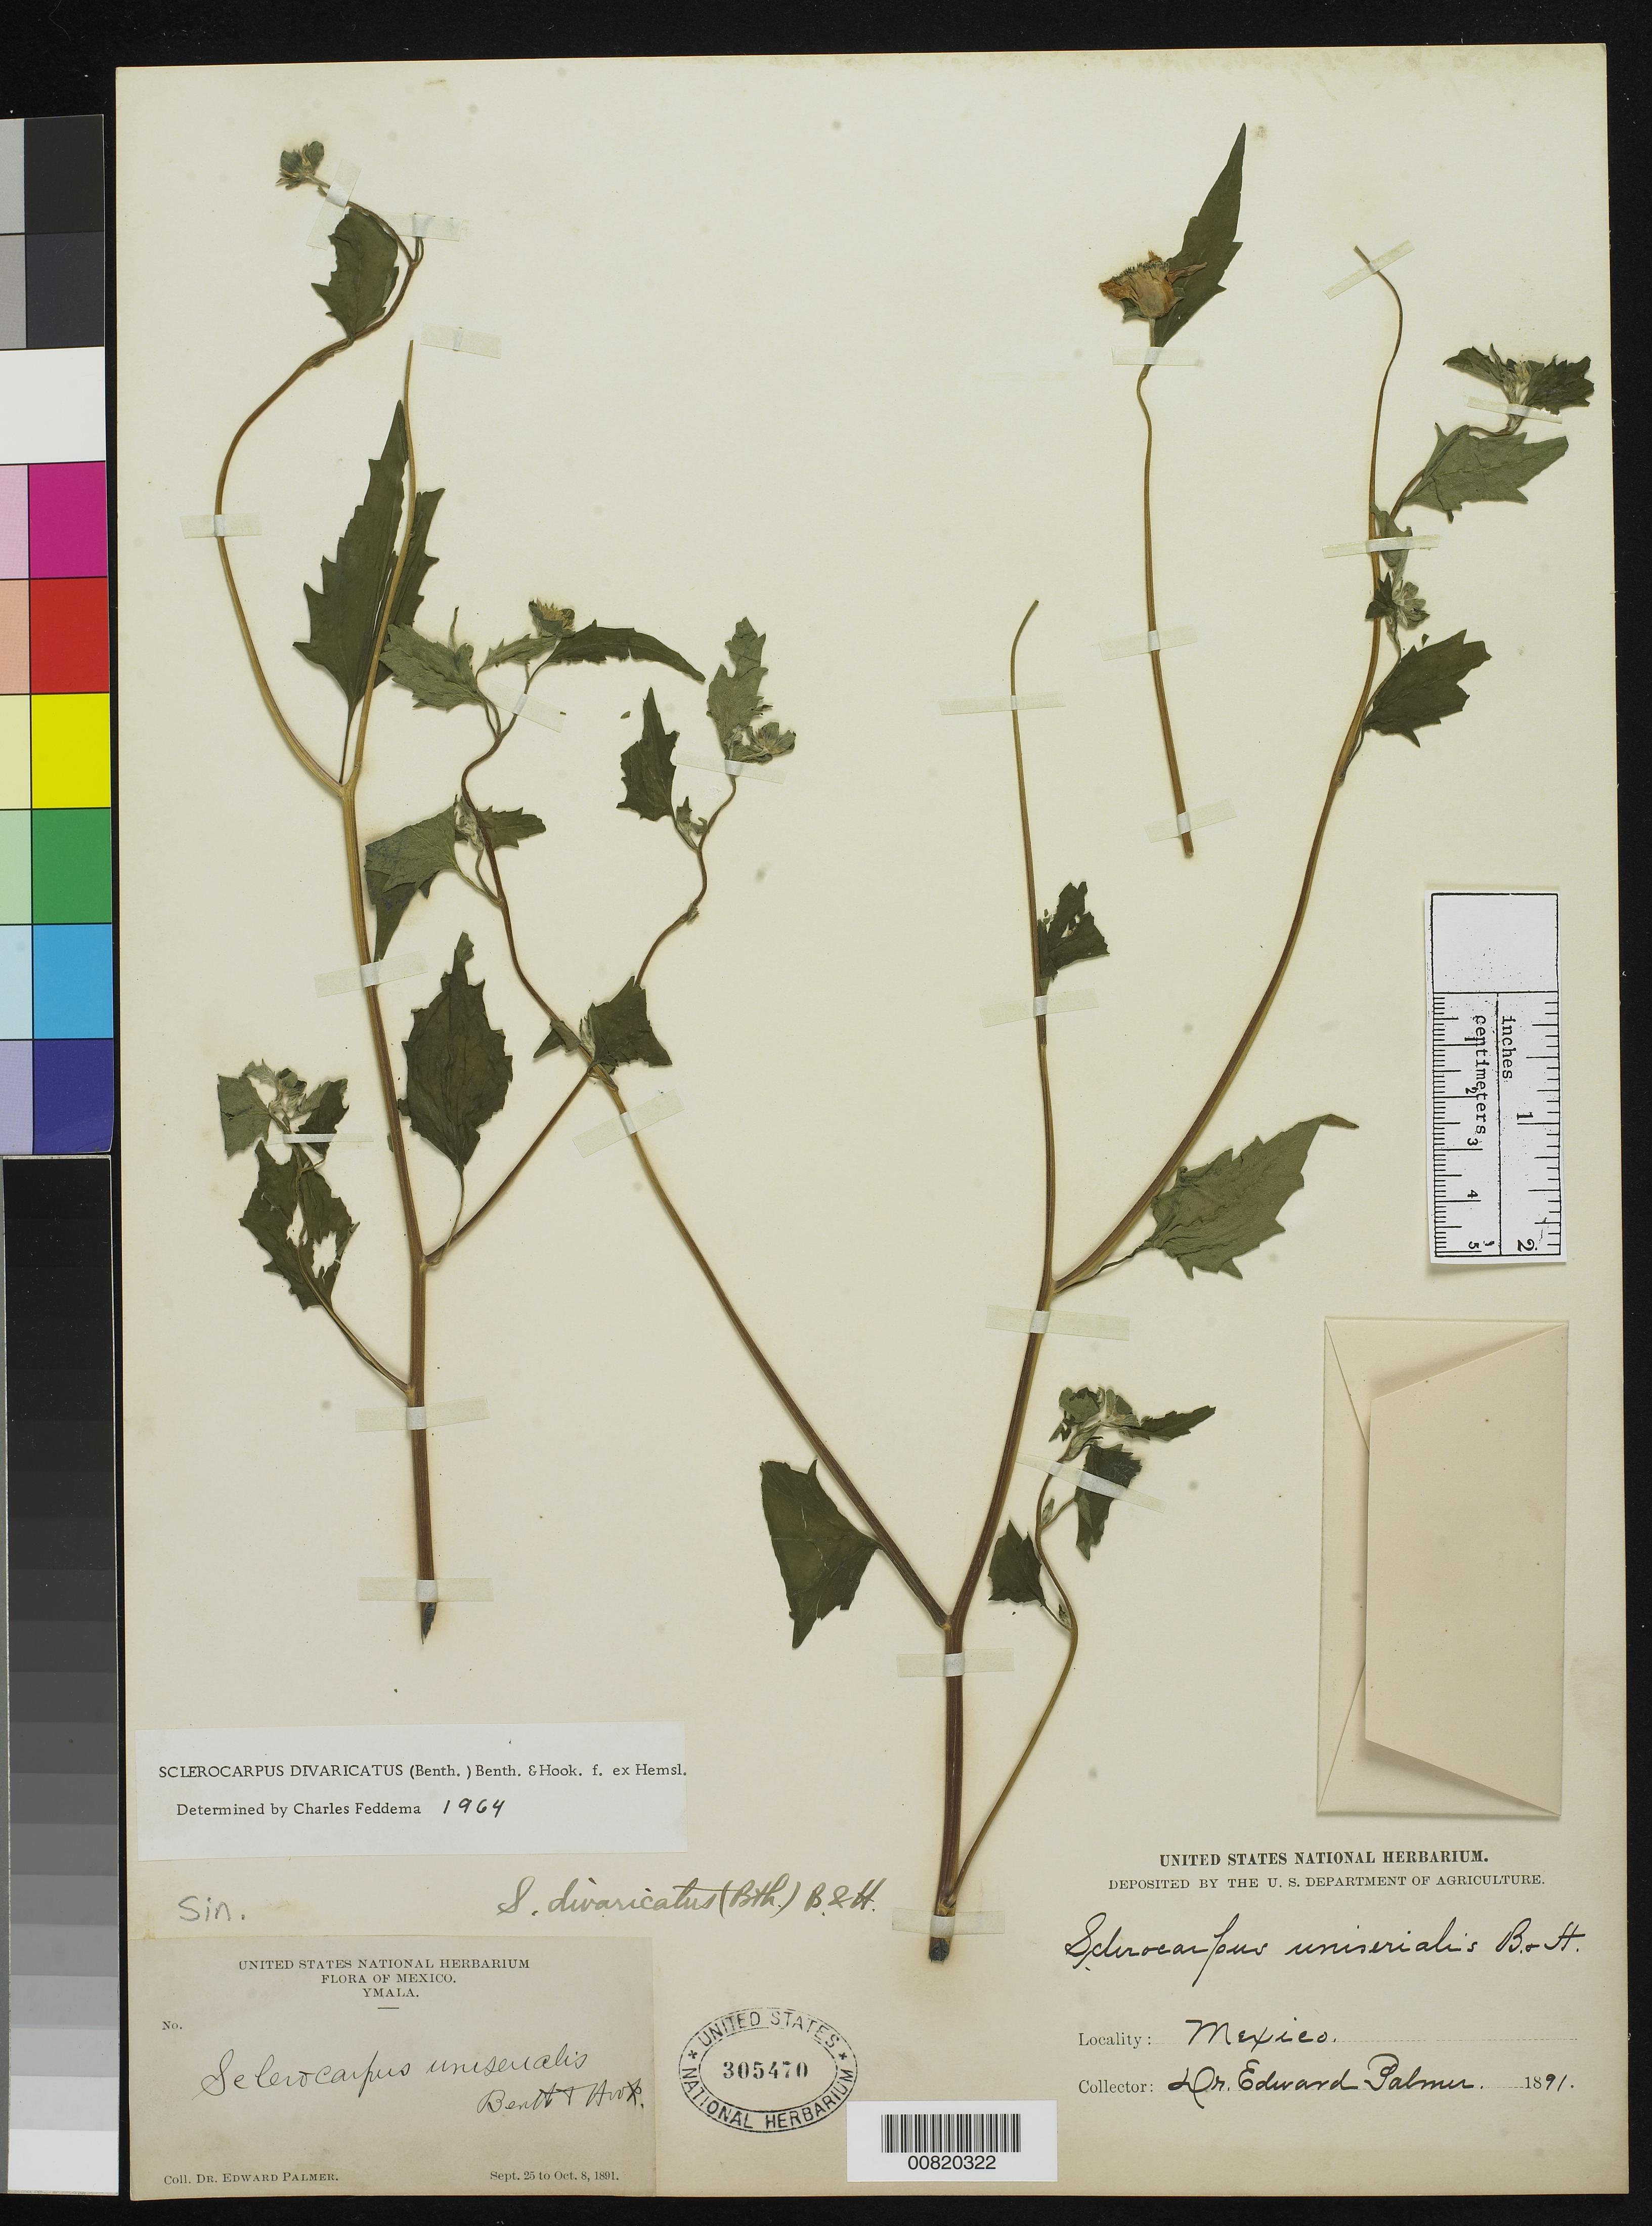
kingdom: Plantae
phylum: Tracheophyta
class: Magnoliopsida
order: Asterales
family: Asteraceae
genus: Sclerocarpus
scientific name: Sclerocarpus divaricatus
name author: (Benth.) Benth. & Hook. f. ex Hemsl.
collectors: E. Palmer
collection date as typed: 25 Sep 1891 to 08 Oct 1891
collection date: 1891-09-25/1891-10-08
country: Mexico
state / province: Sinaloa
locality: Ymala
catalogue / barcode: US 305470